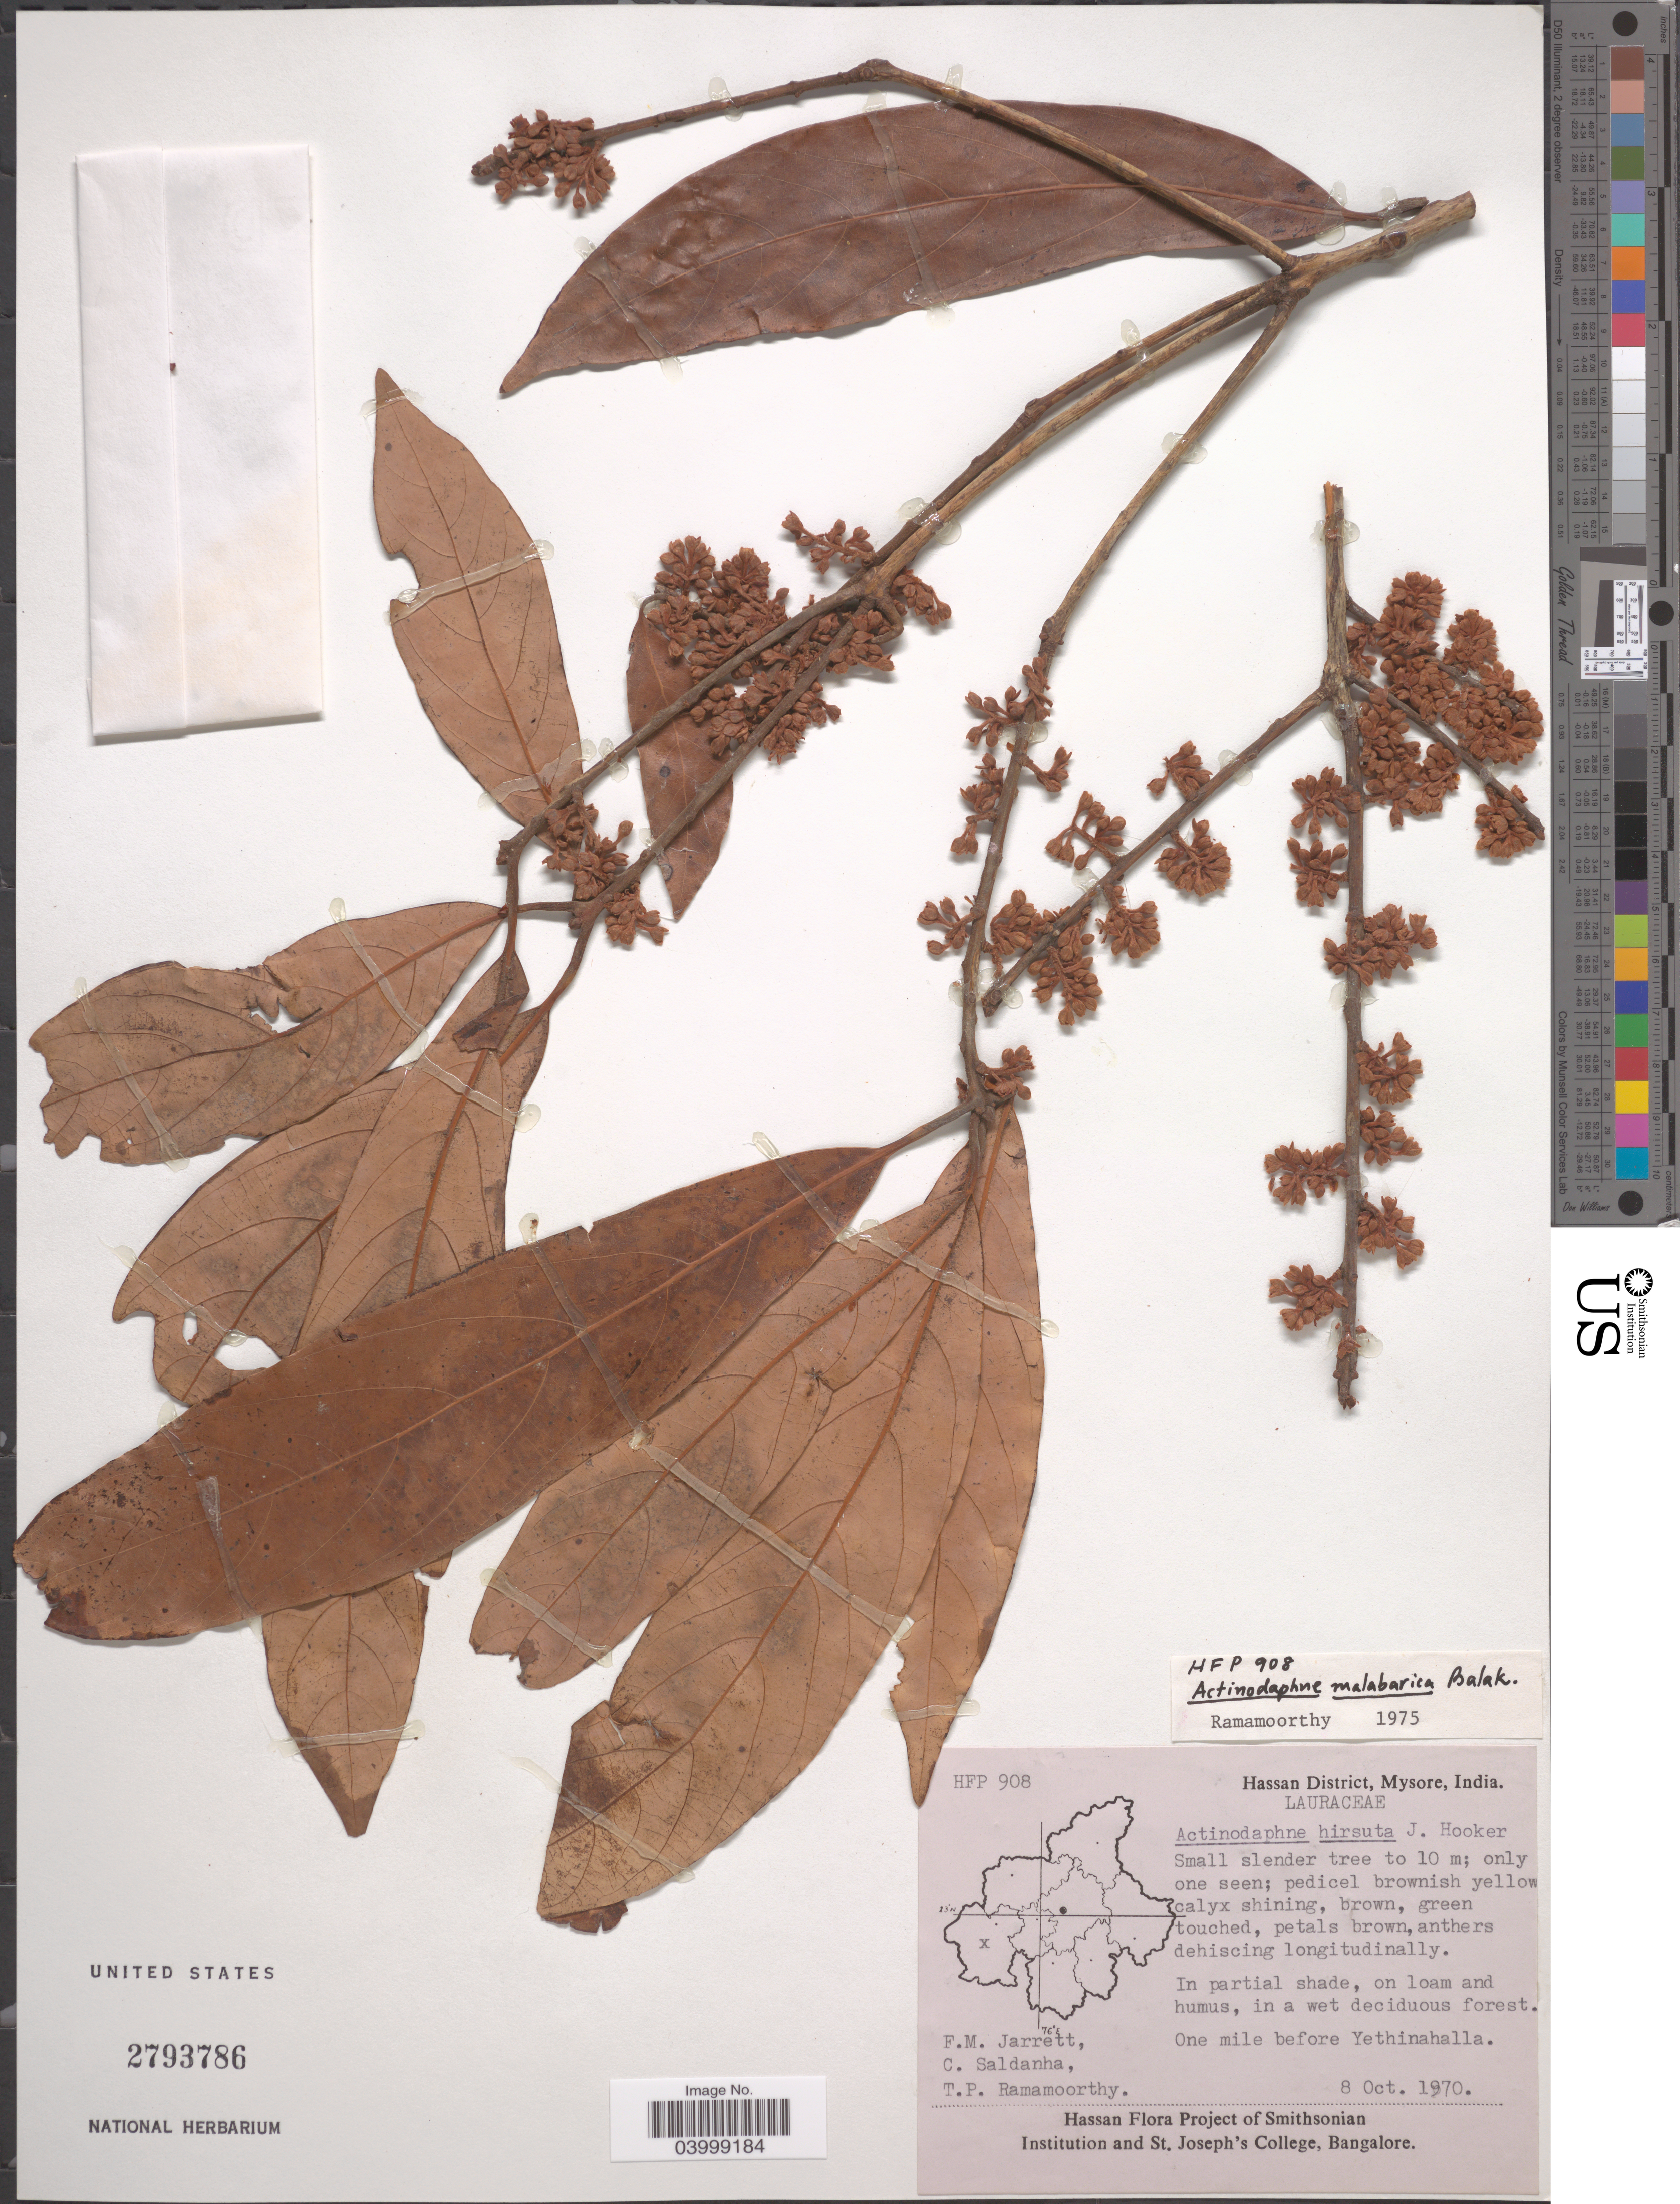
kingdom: Plantae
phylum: Tracheophyta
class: Magnoliopsida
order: Laurales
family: Lauraceae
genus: Actinodaphne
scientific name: Actinodaphne malabarica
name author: N.P. Balakr.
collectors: F. M. Jarrett, C. Saldanha & T. P. Ramamoorthy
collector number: HFP908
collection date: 1970-10-08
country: India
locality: Hassan District, Mysore. One mile before Yethinahalla.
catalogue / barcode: US 2793786